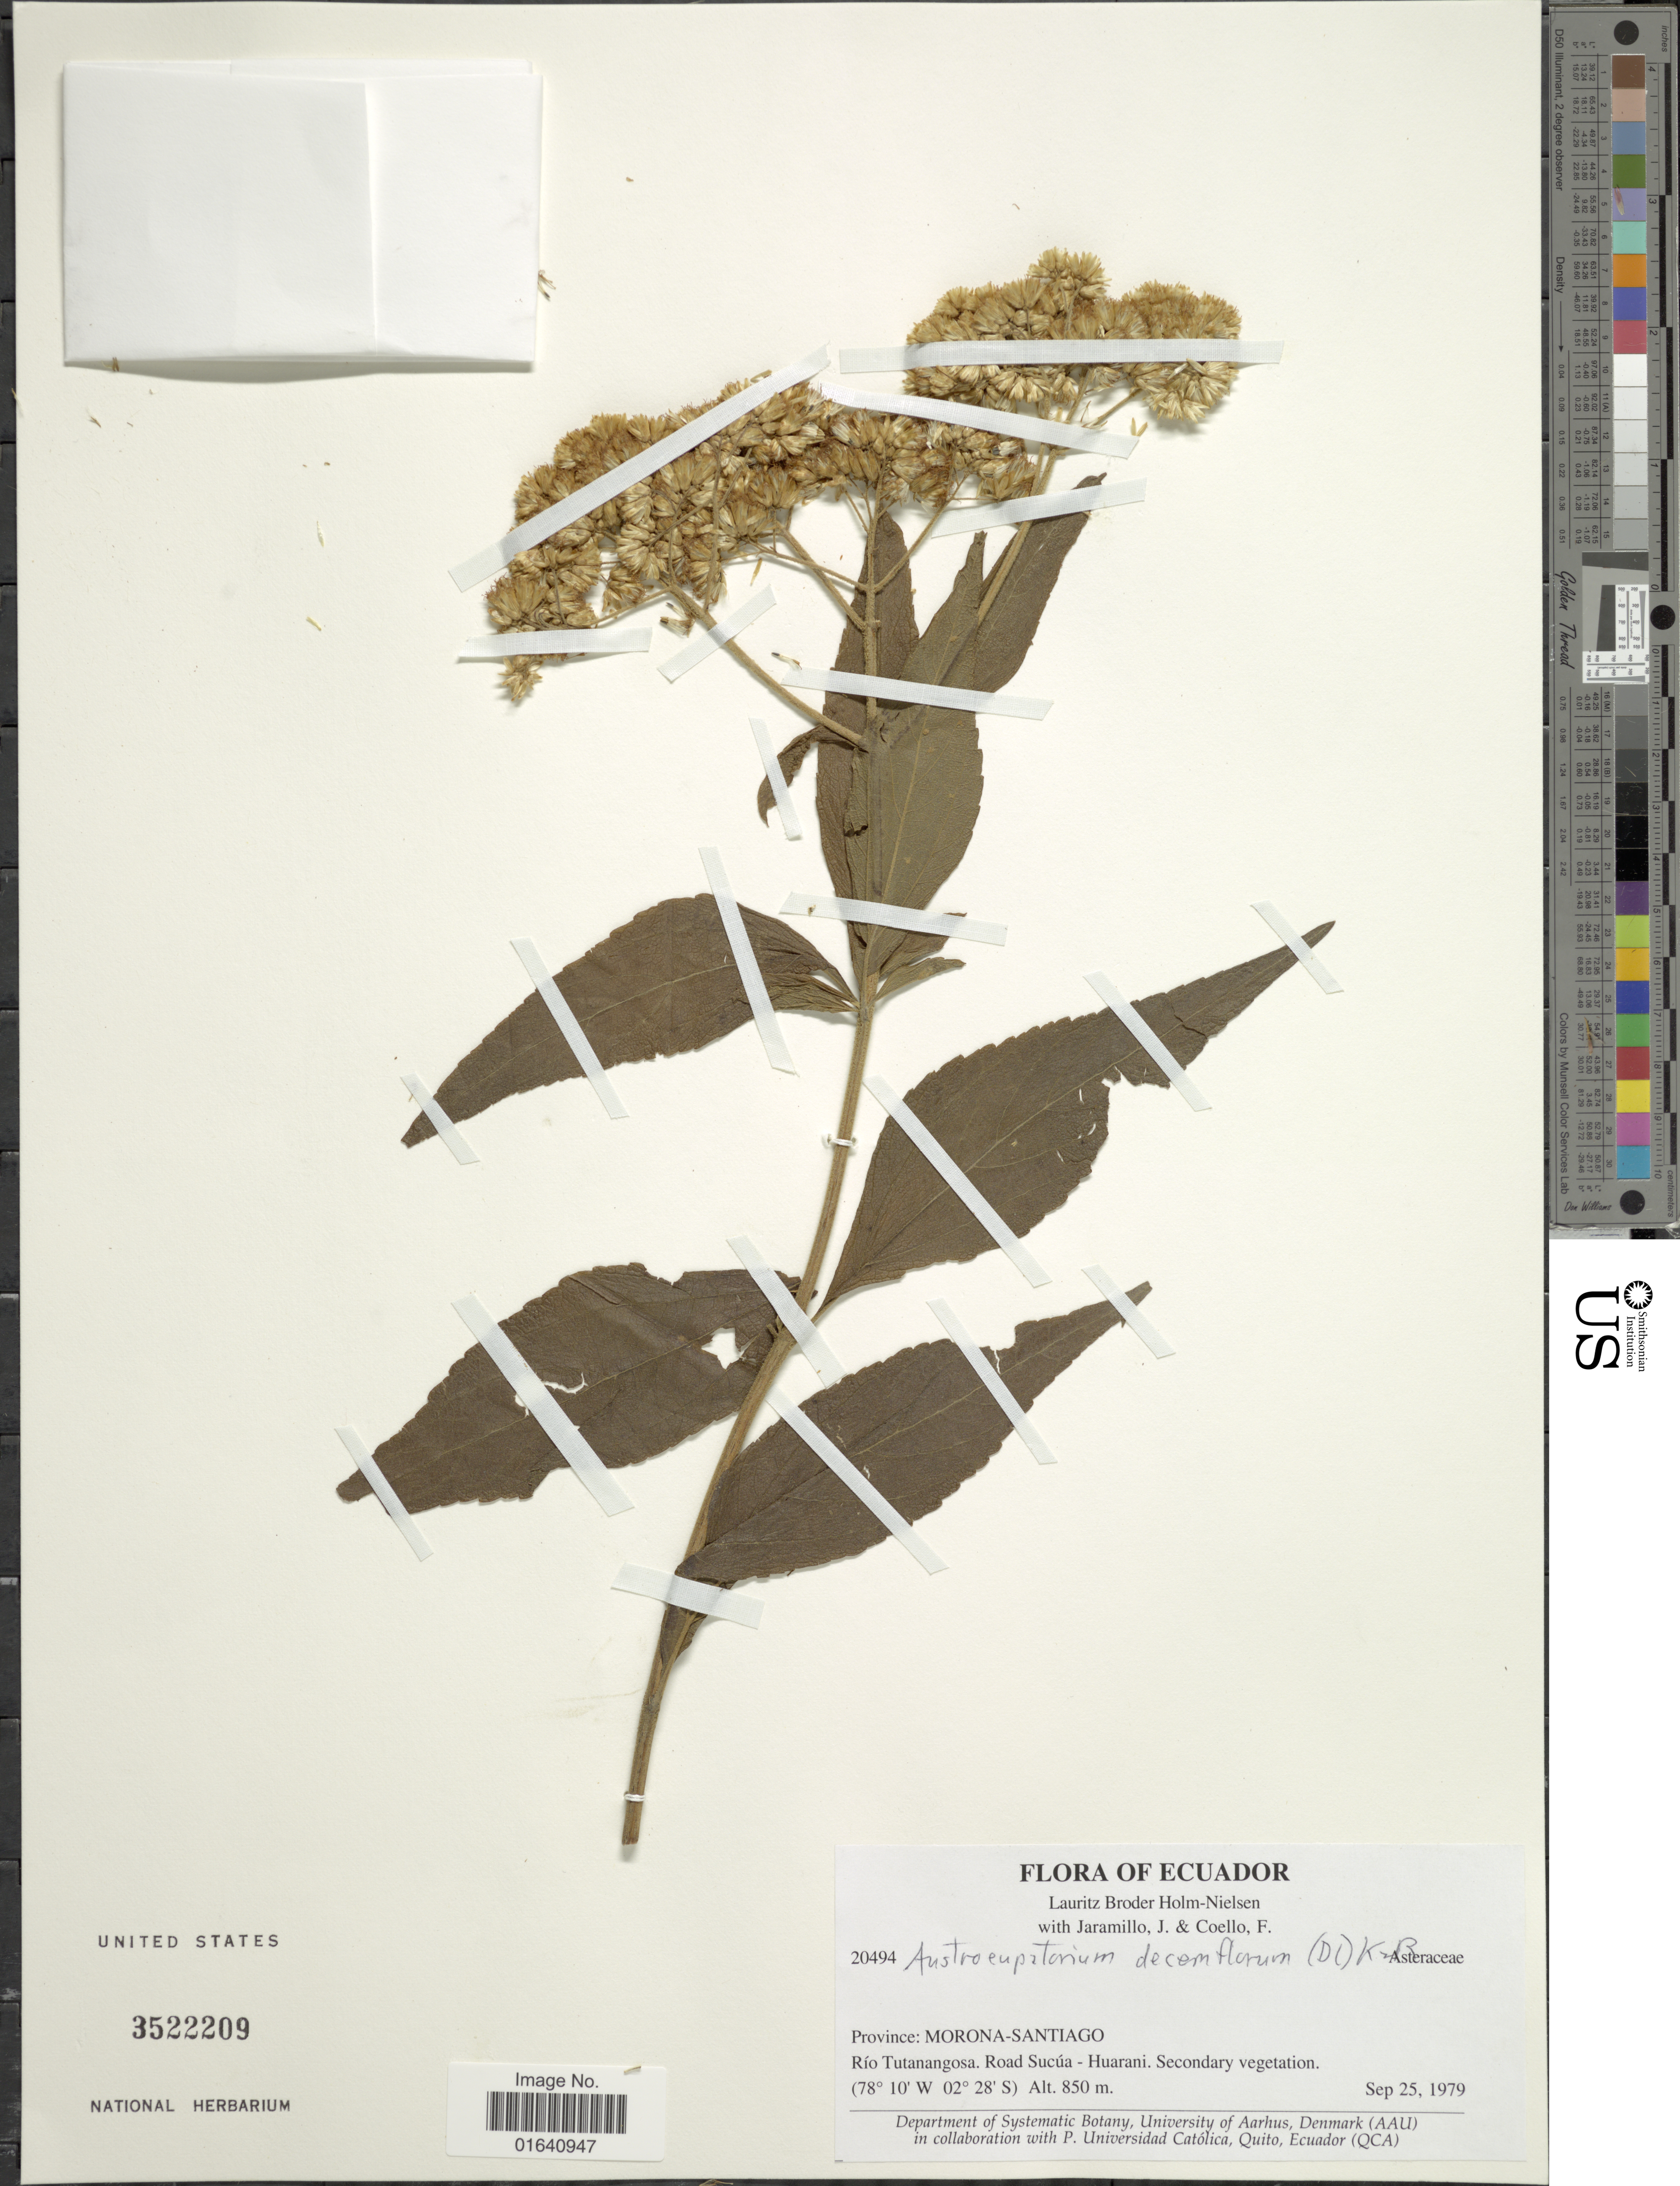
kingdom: Plantae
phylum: Tracheophyta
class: Magnoliopsida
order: Asterales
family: Asteraceae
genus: Austroeupatorium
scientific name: Austroeupatorium decemflorum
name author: (DC.) R.M. King & H. Rob.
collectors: L. B. Holm-Nielsen, J. Jaramillo & F. Coello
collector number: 20494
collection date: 1979-09-25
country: Ecuador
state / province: Morona-Santiago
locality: Río Tutanangosa. Road Sucúa - Huarani. Secondary vegetation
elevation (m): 850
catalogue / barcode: US 3522209